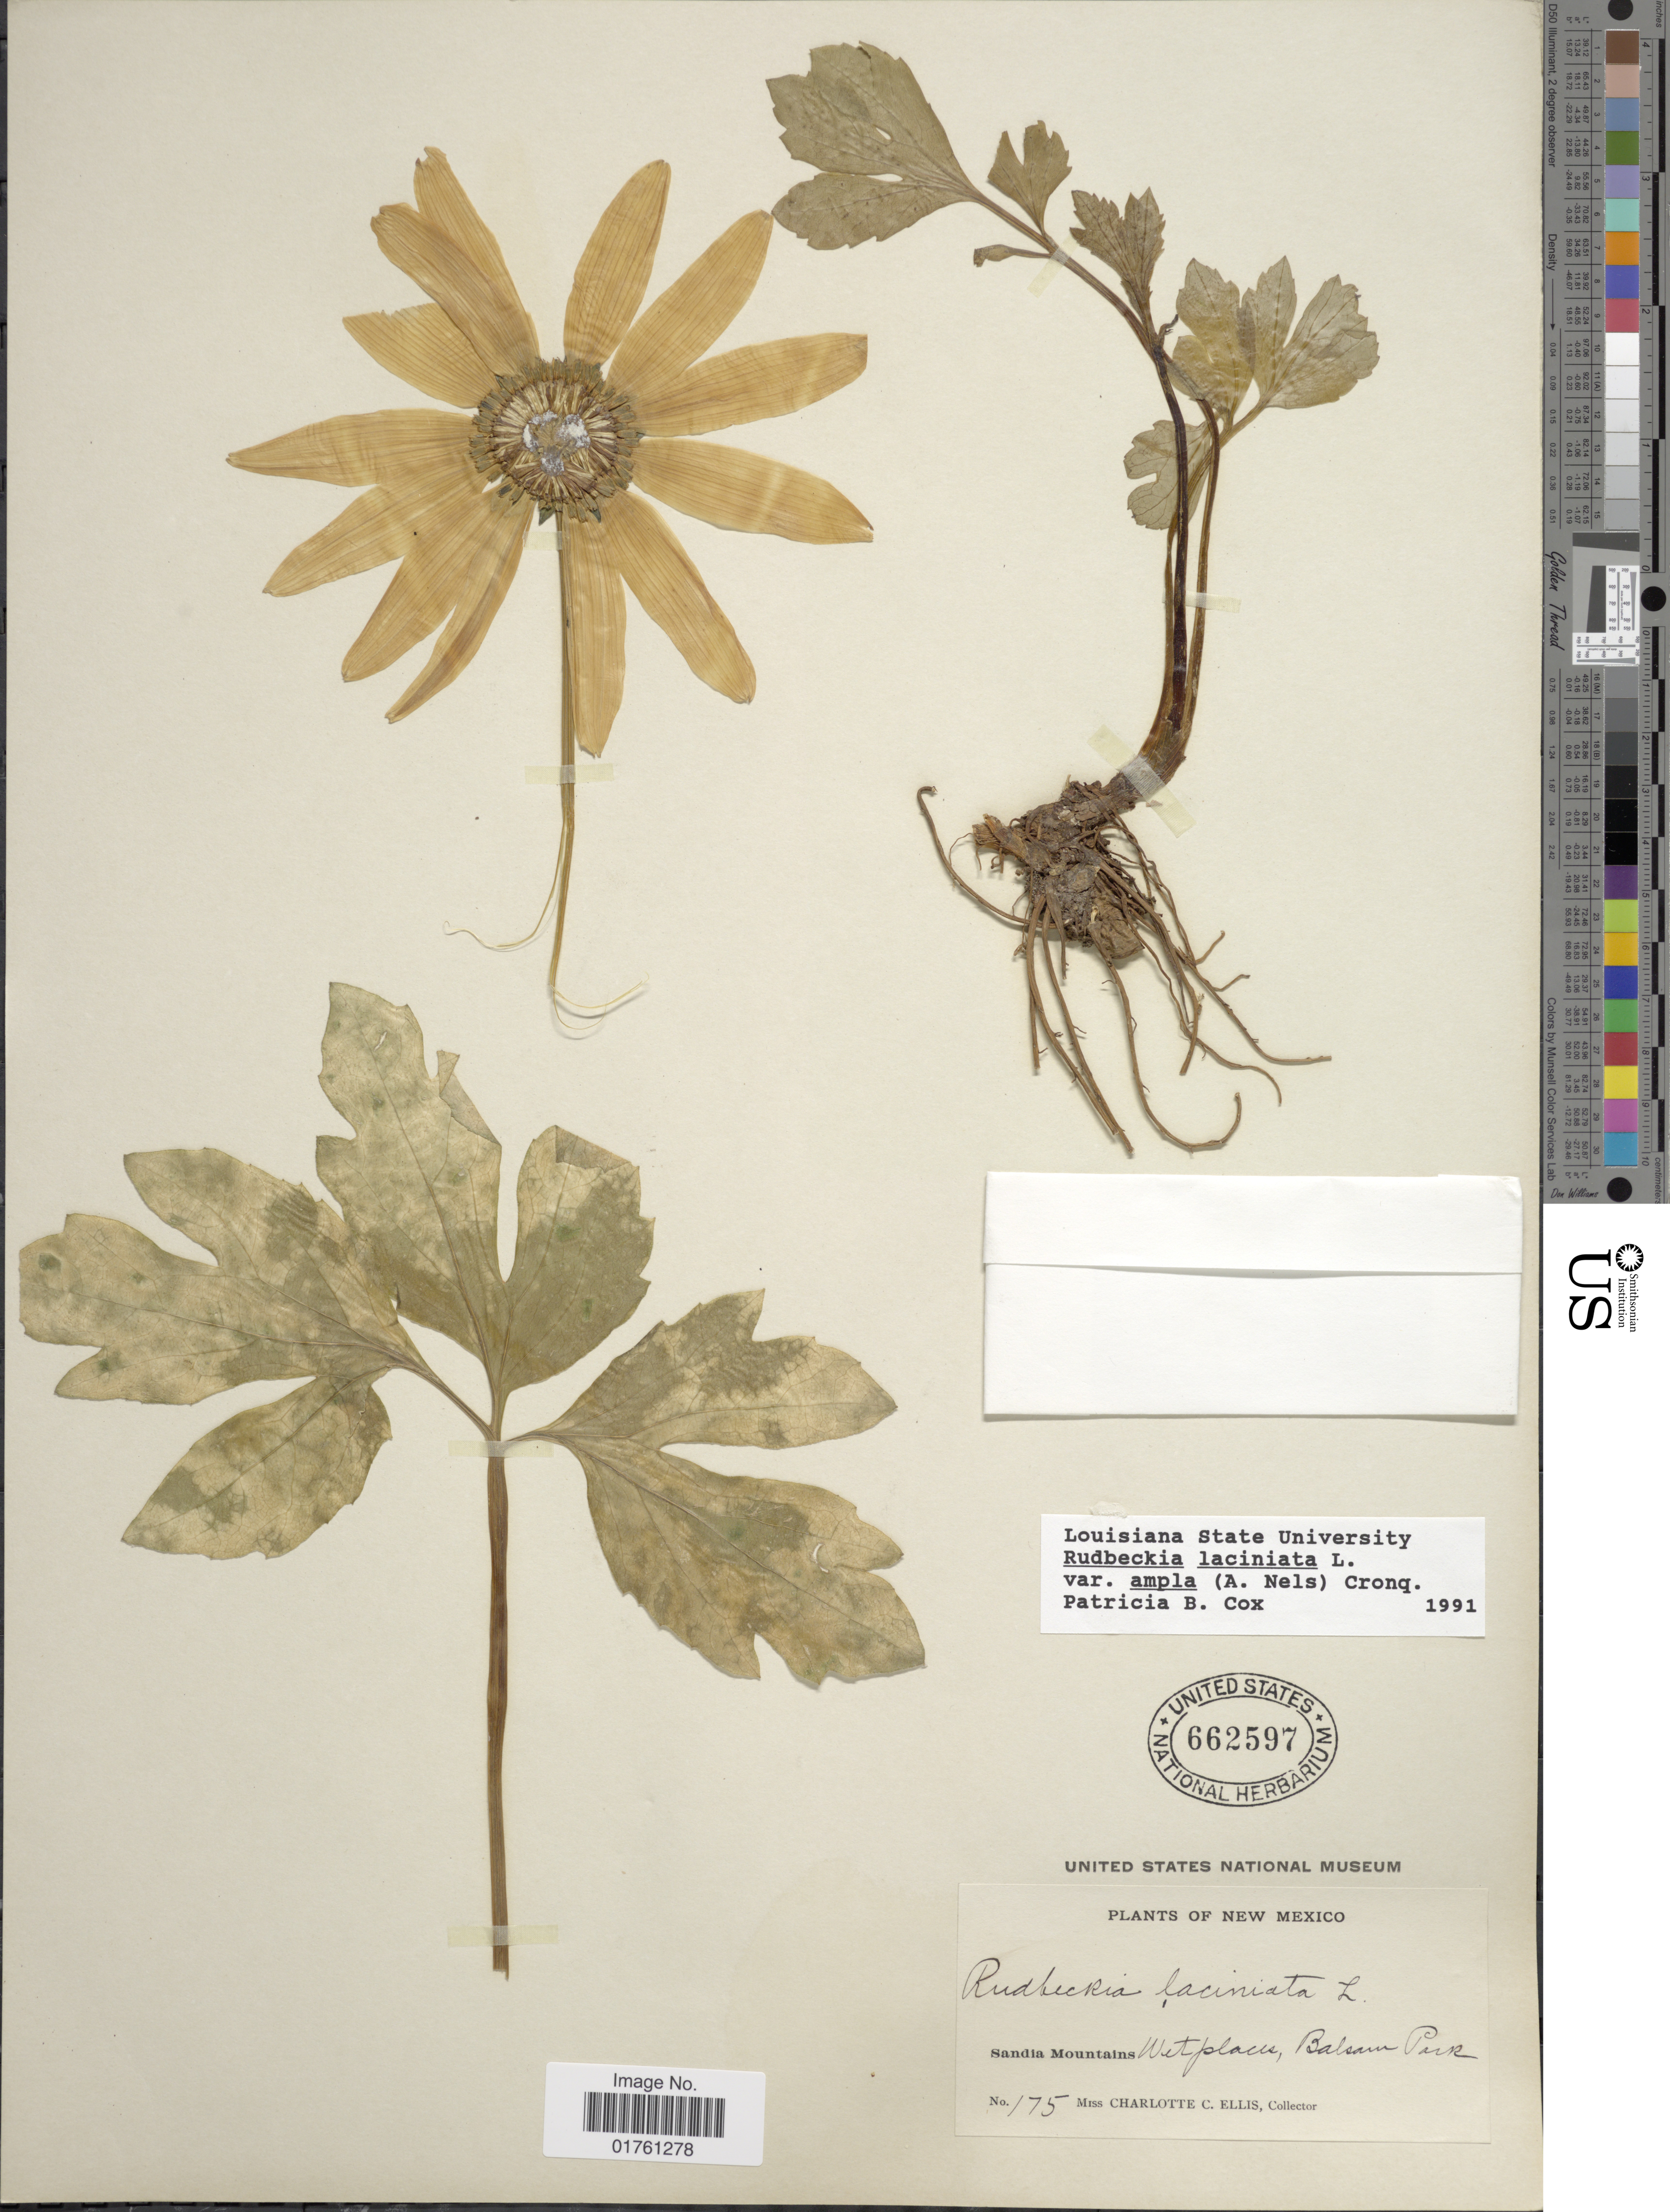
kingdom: Plantae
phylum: Tracheophyta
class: Magnoliopsida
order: Asterales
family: Asteraceae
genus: Rudbeckia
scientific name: Rudbeckia laciniata var. ampla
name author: (A. Nelson) Cronq.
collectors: C. C. Ellis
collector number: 175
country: United States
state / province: New Mexico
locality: Sandia Mountains Wet places, Balsam Park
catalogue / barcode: US 662597